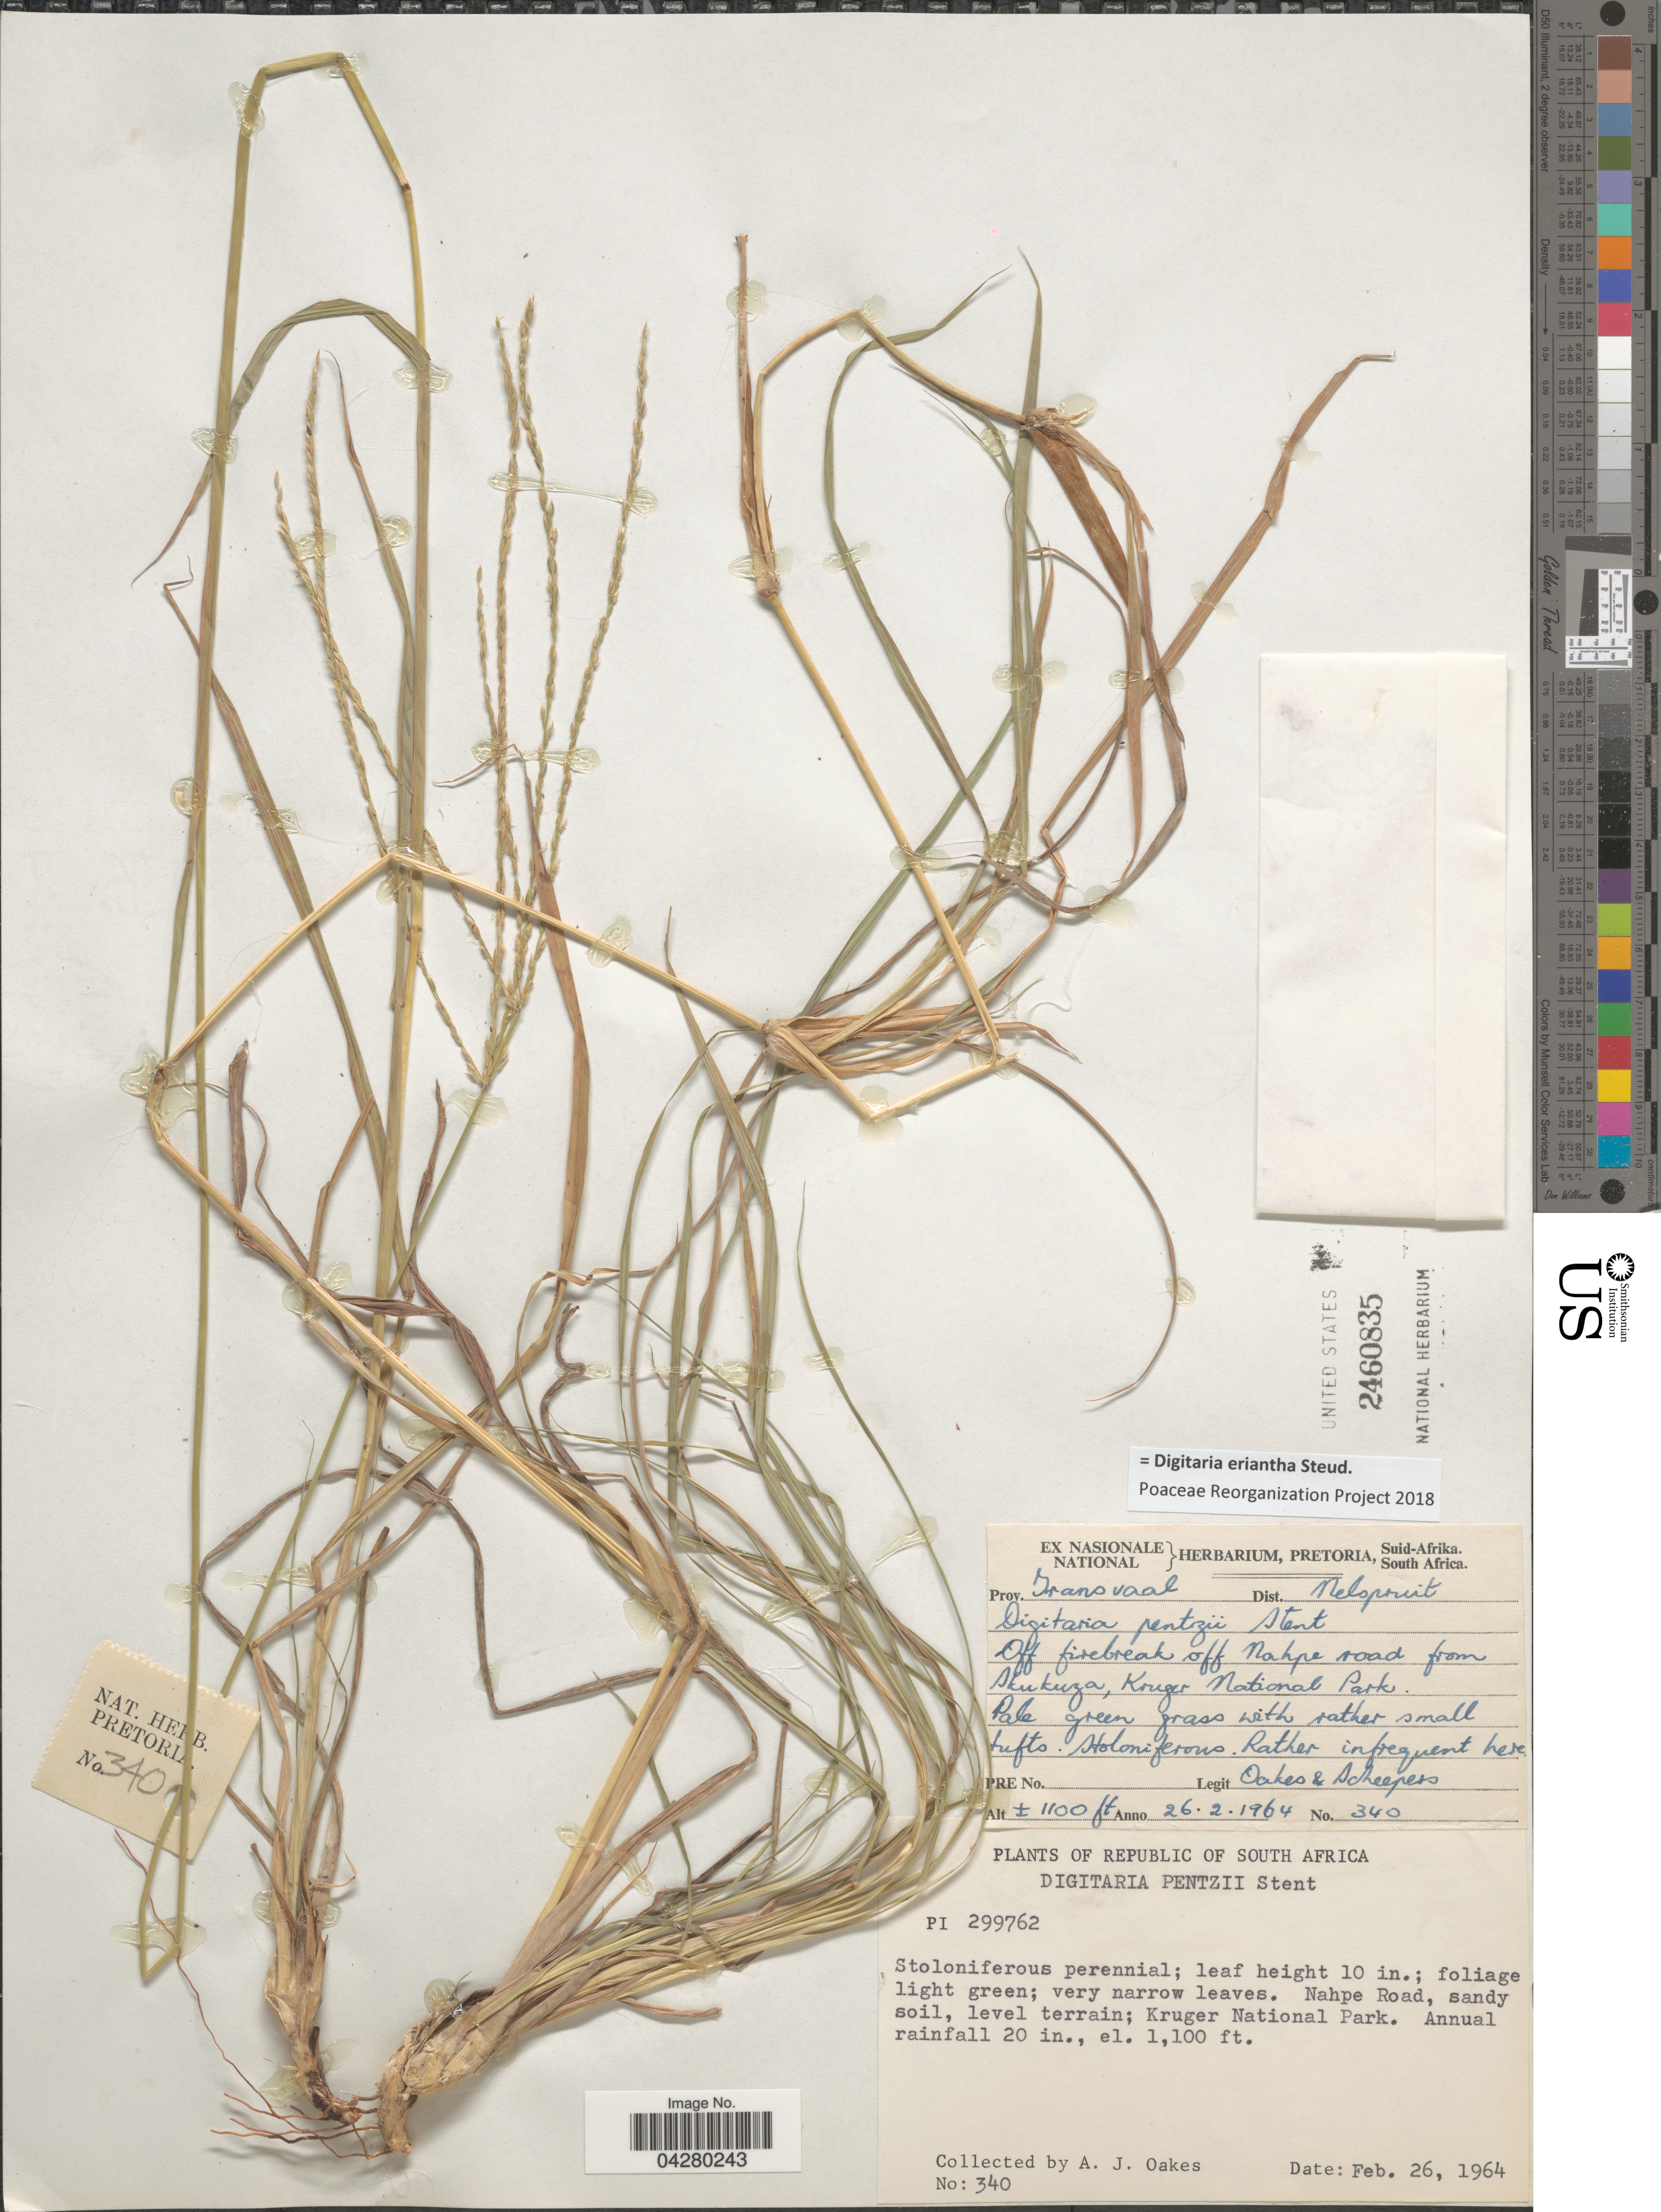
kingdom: Plantae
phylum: Tracheophyta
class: Liliopsida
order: Poales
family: Poaceae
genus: Digitaria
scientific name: Digitaria eriantha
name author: Steud.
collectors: A. Oakes & J. Scheepers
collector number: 340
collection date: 1964-02-26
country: South Africa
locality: Prov. Transvaal. Dist. Nelspruit. Off firebreak off Nahpe road from Skukuza, Kruger National Park.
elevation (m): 335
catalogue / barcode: US 2460835